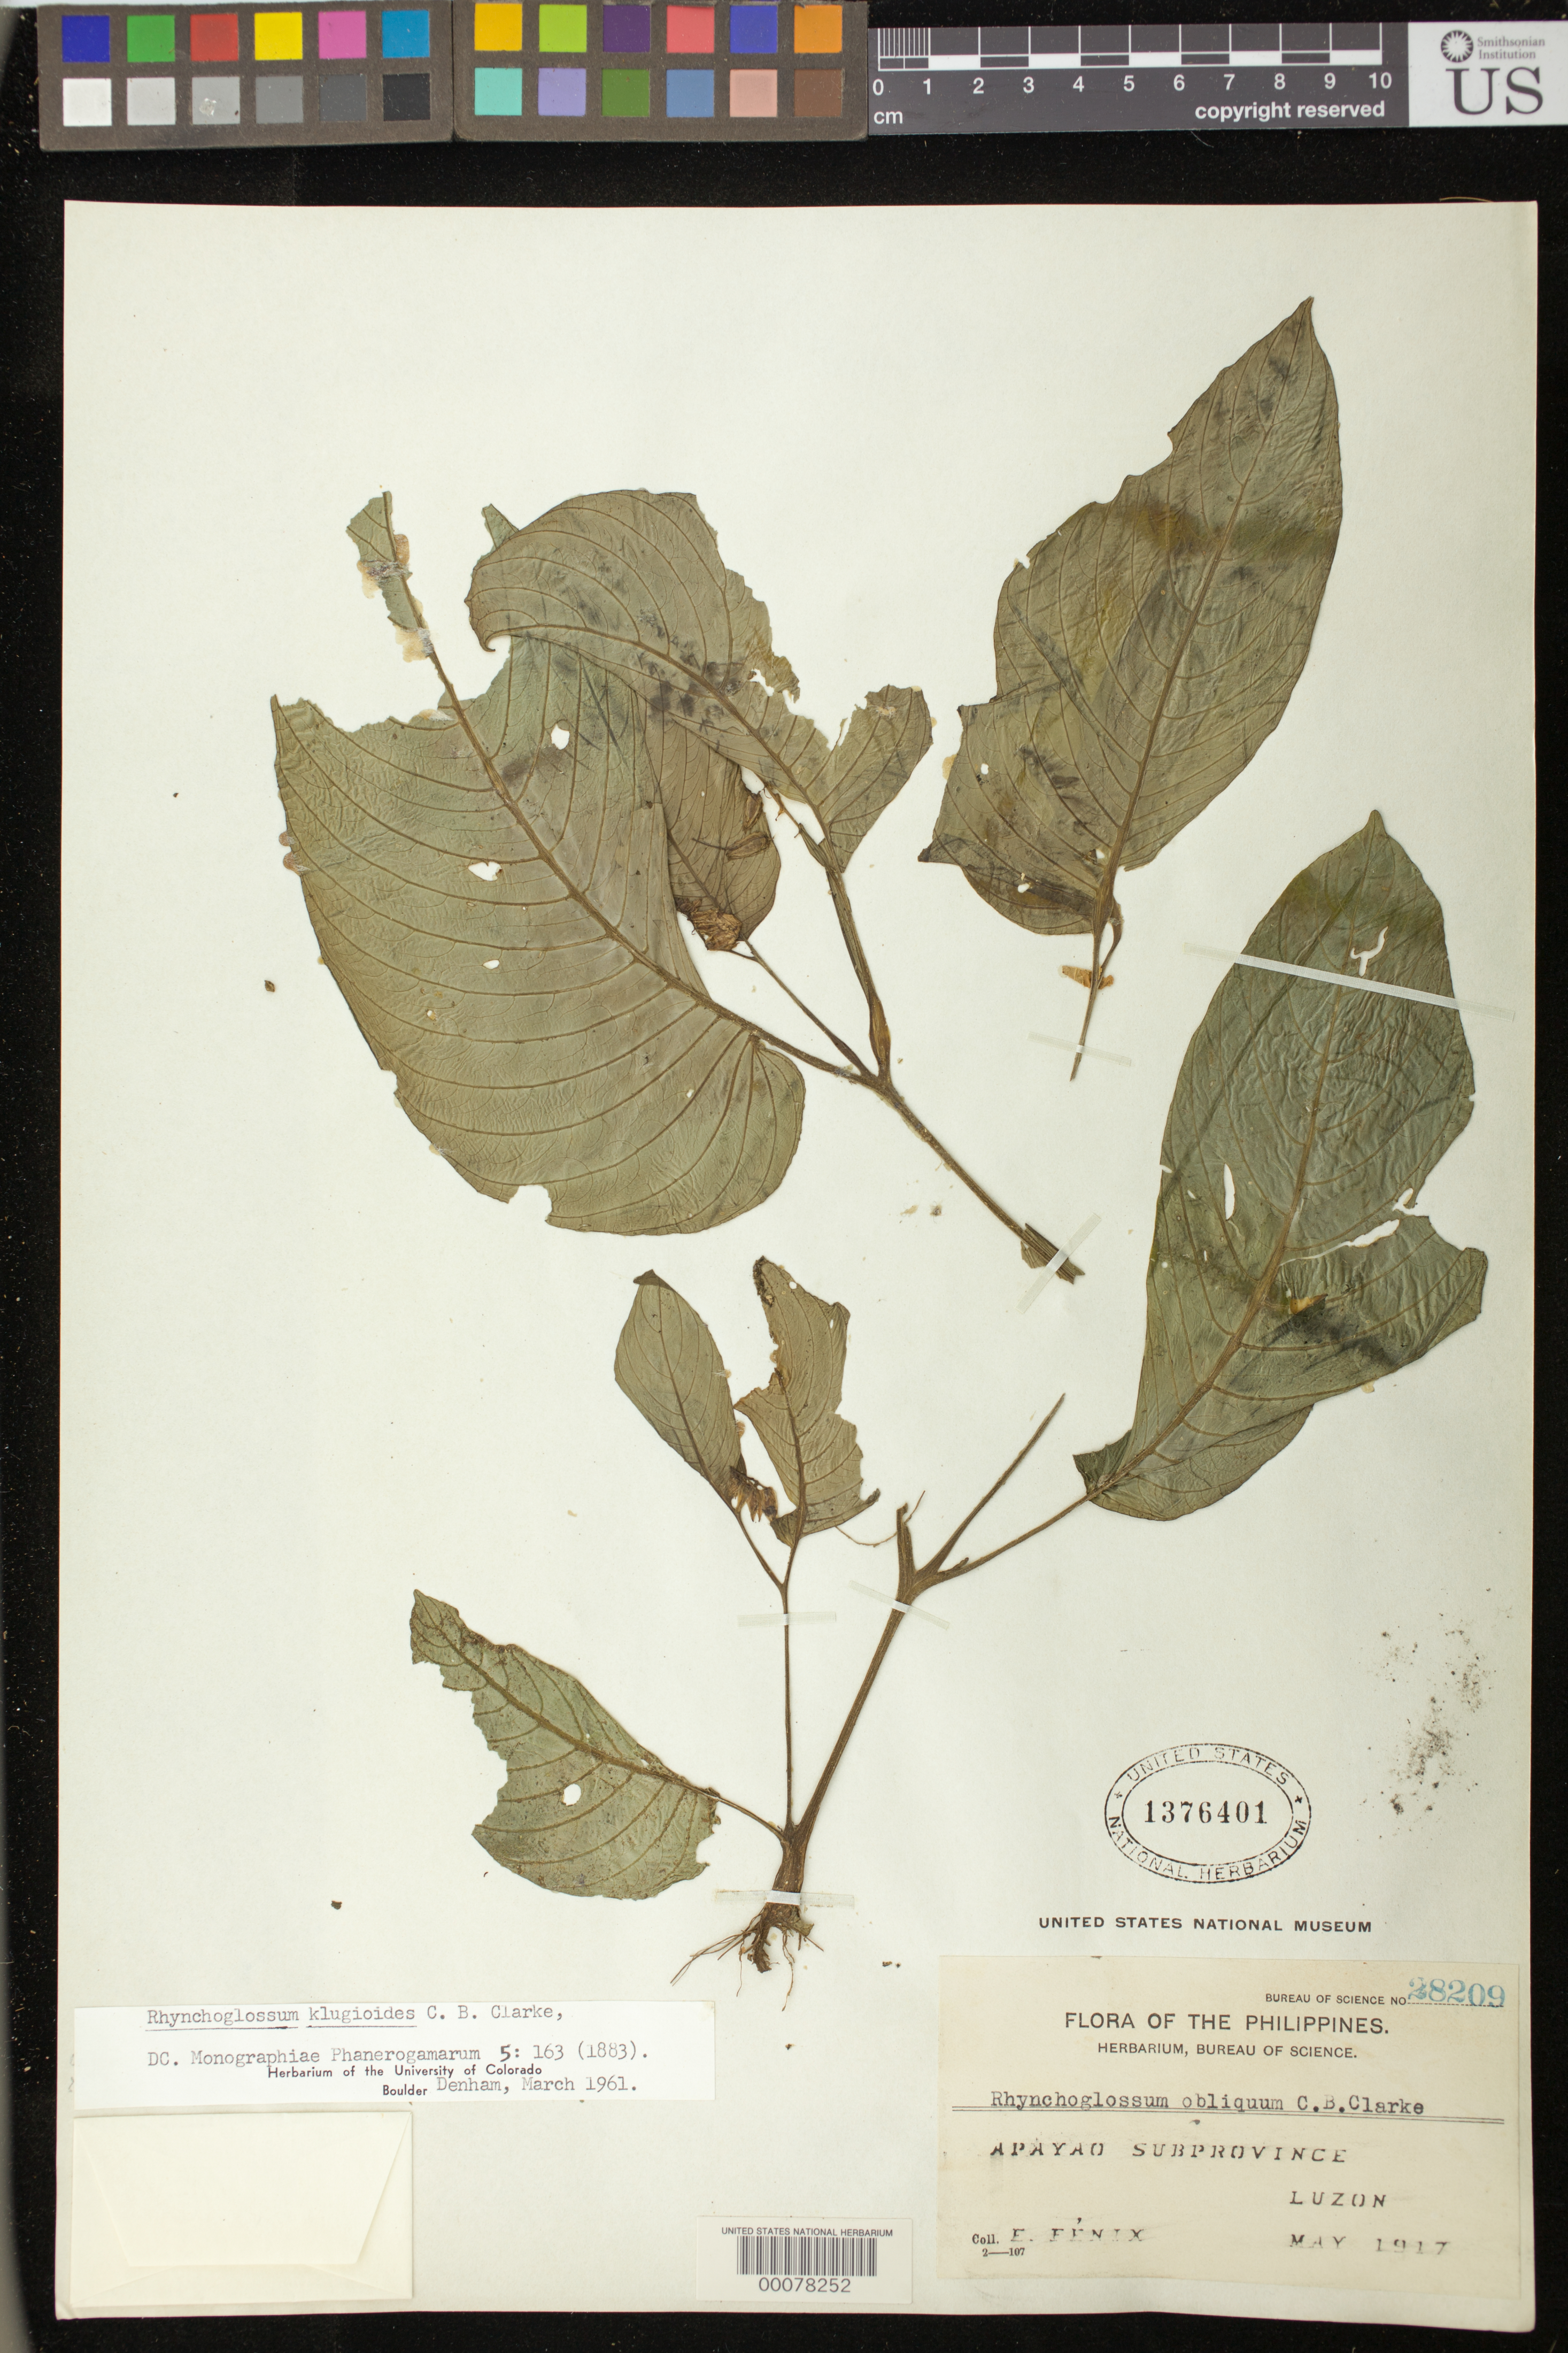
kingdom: Plantae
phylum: Tracheophyta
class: Magnoliopsida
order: Lamiales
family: Gesneriaceae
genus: Rhynchoglossum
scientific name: Rhynchoglossum klugioides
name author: C.B. Clarke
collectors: E. Fénix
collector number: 28209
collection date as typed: May 1917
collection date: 1917-05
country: Philippines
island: Luzon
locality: Apayao subprovince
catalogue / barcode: US 1376401